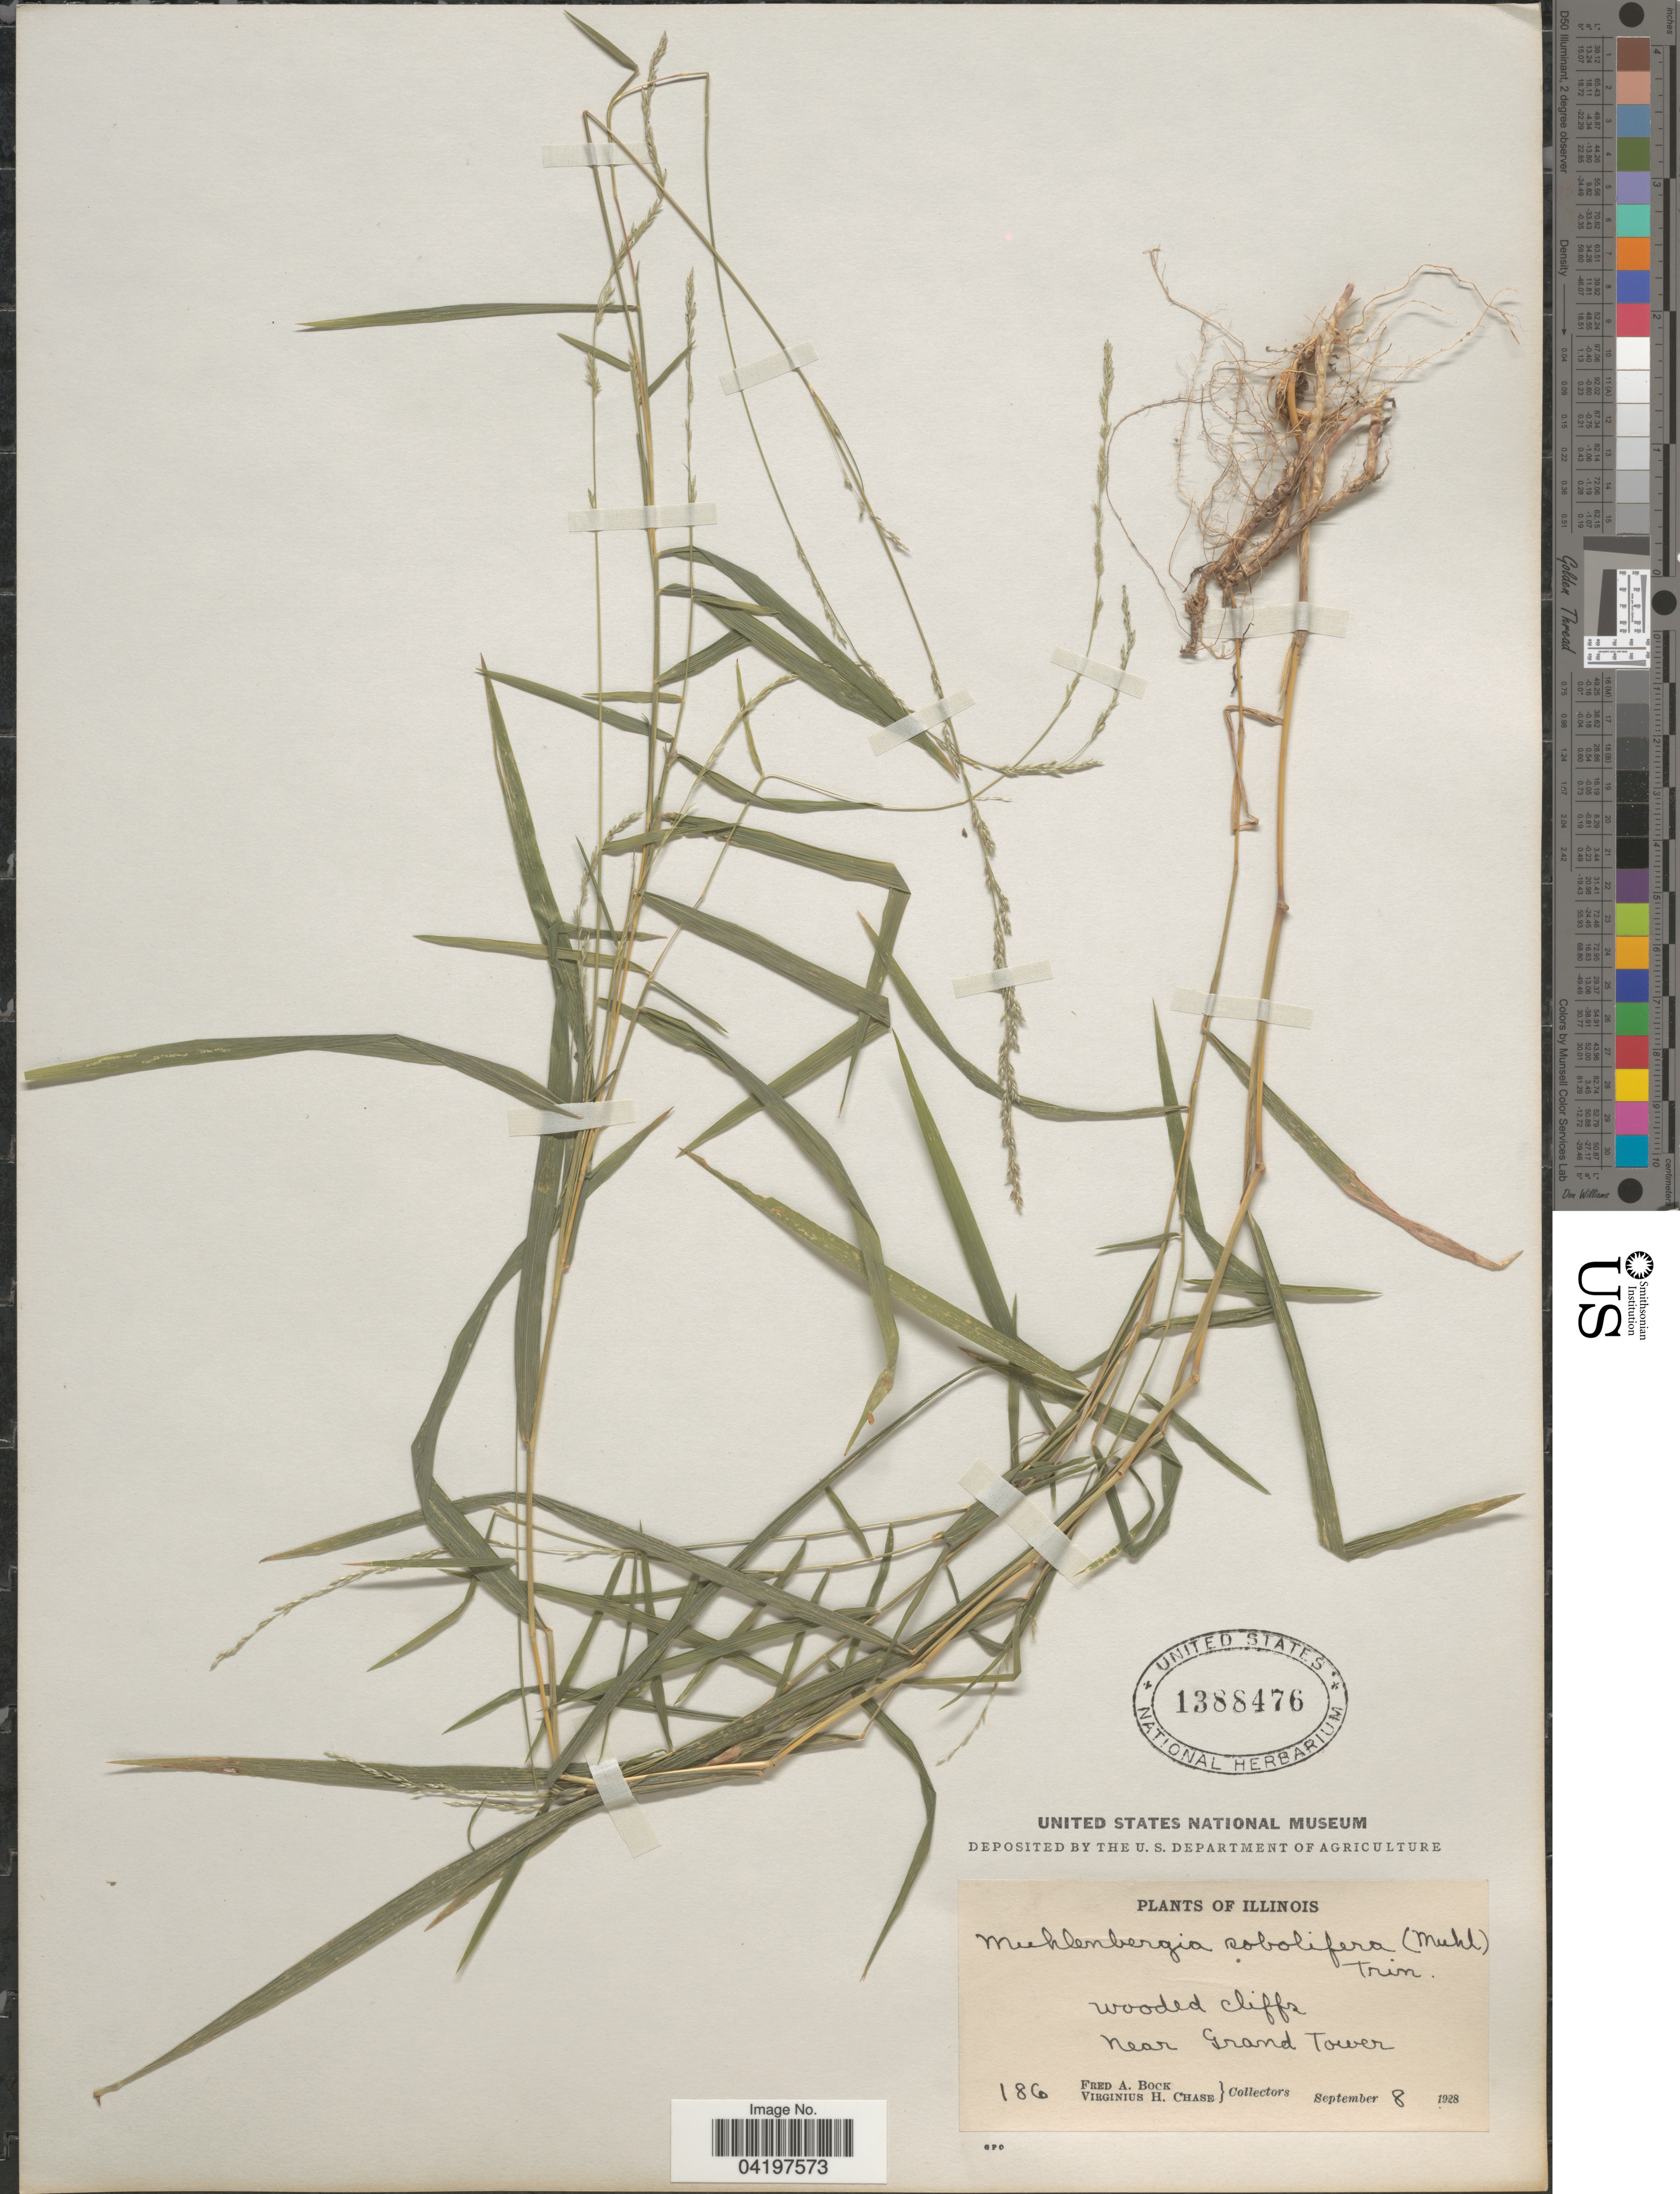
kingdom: Plantae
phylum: Tracheophyta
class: Liliopsida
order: Poales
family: Poaceae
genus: Muhlenbergia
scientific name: Muhlenbergia sobolifera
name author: (Muhl. ex Willd.) Trin.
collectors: F. Bock & V. H. Chase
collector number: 186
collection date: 1928-09-08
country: United States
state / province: Illinois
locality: Wooded cliffs. Near Grand Tower.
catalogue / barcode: US 1388476